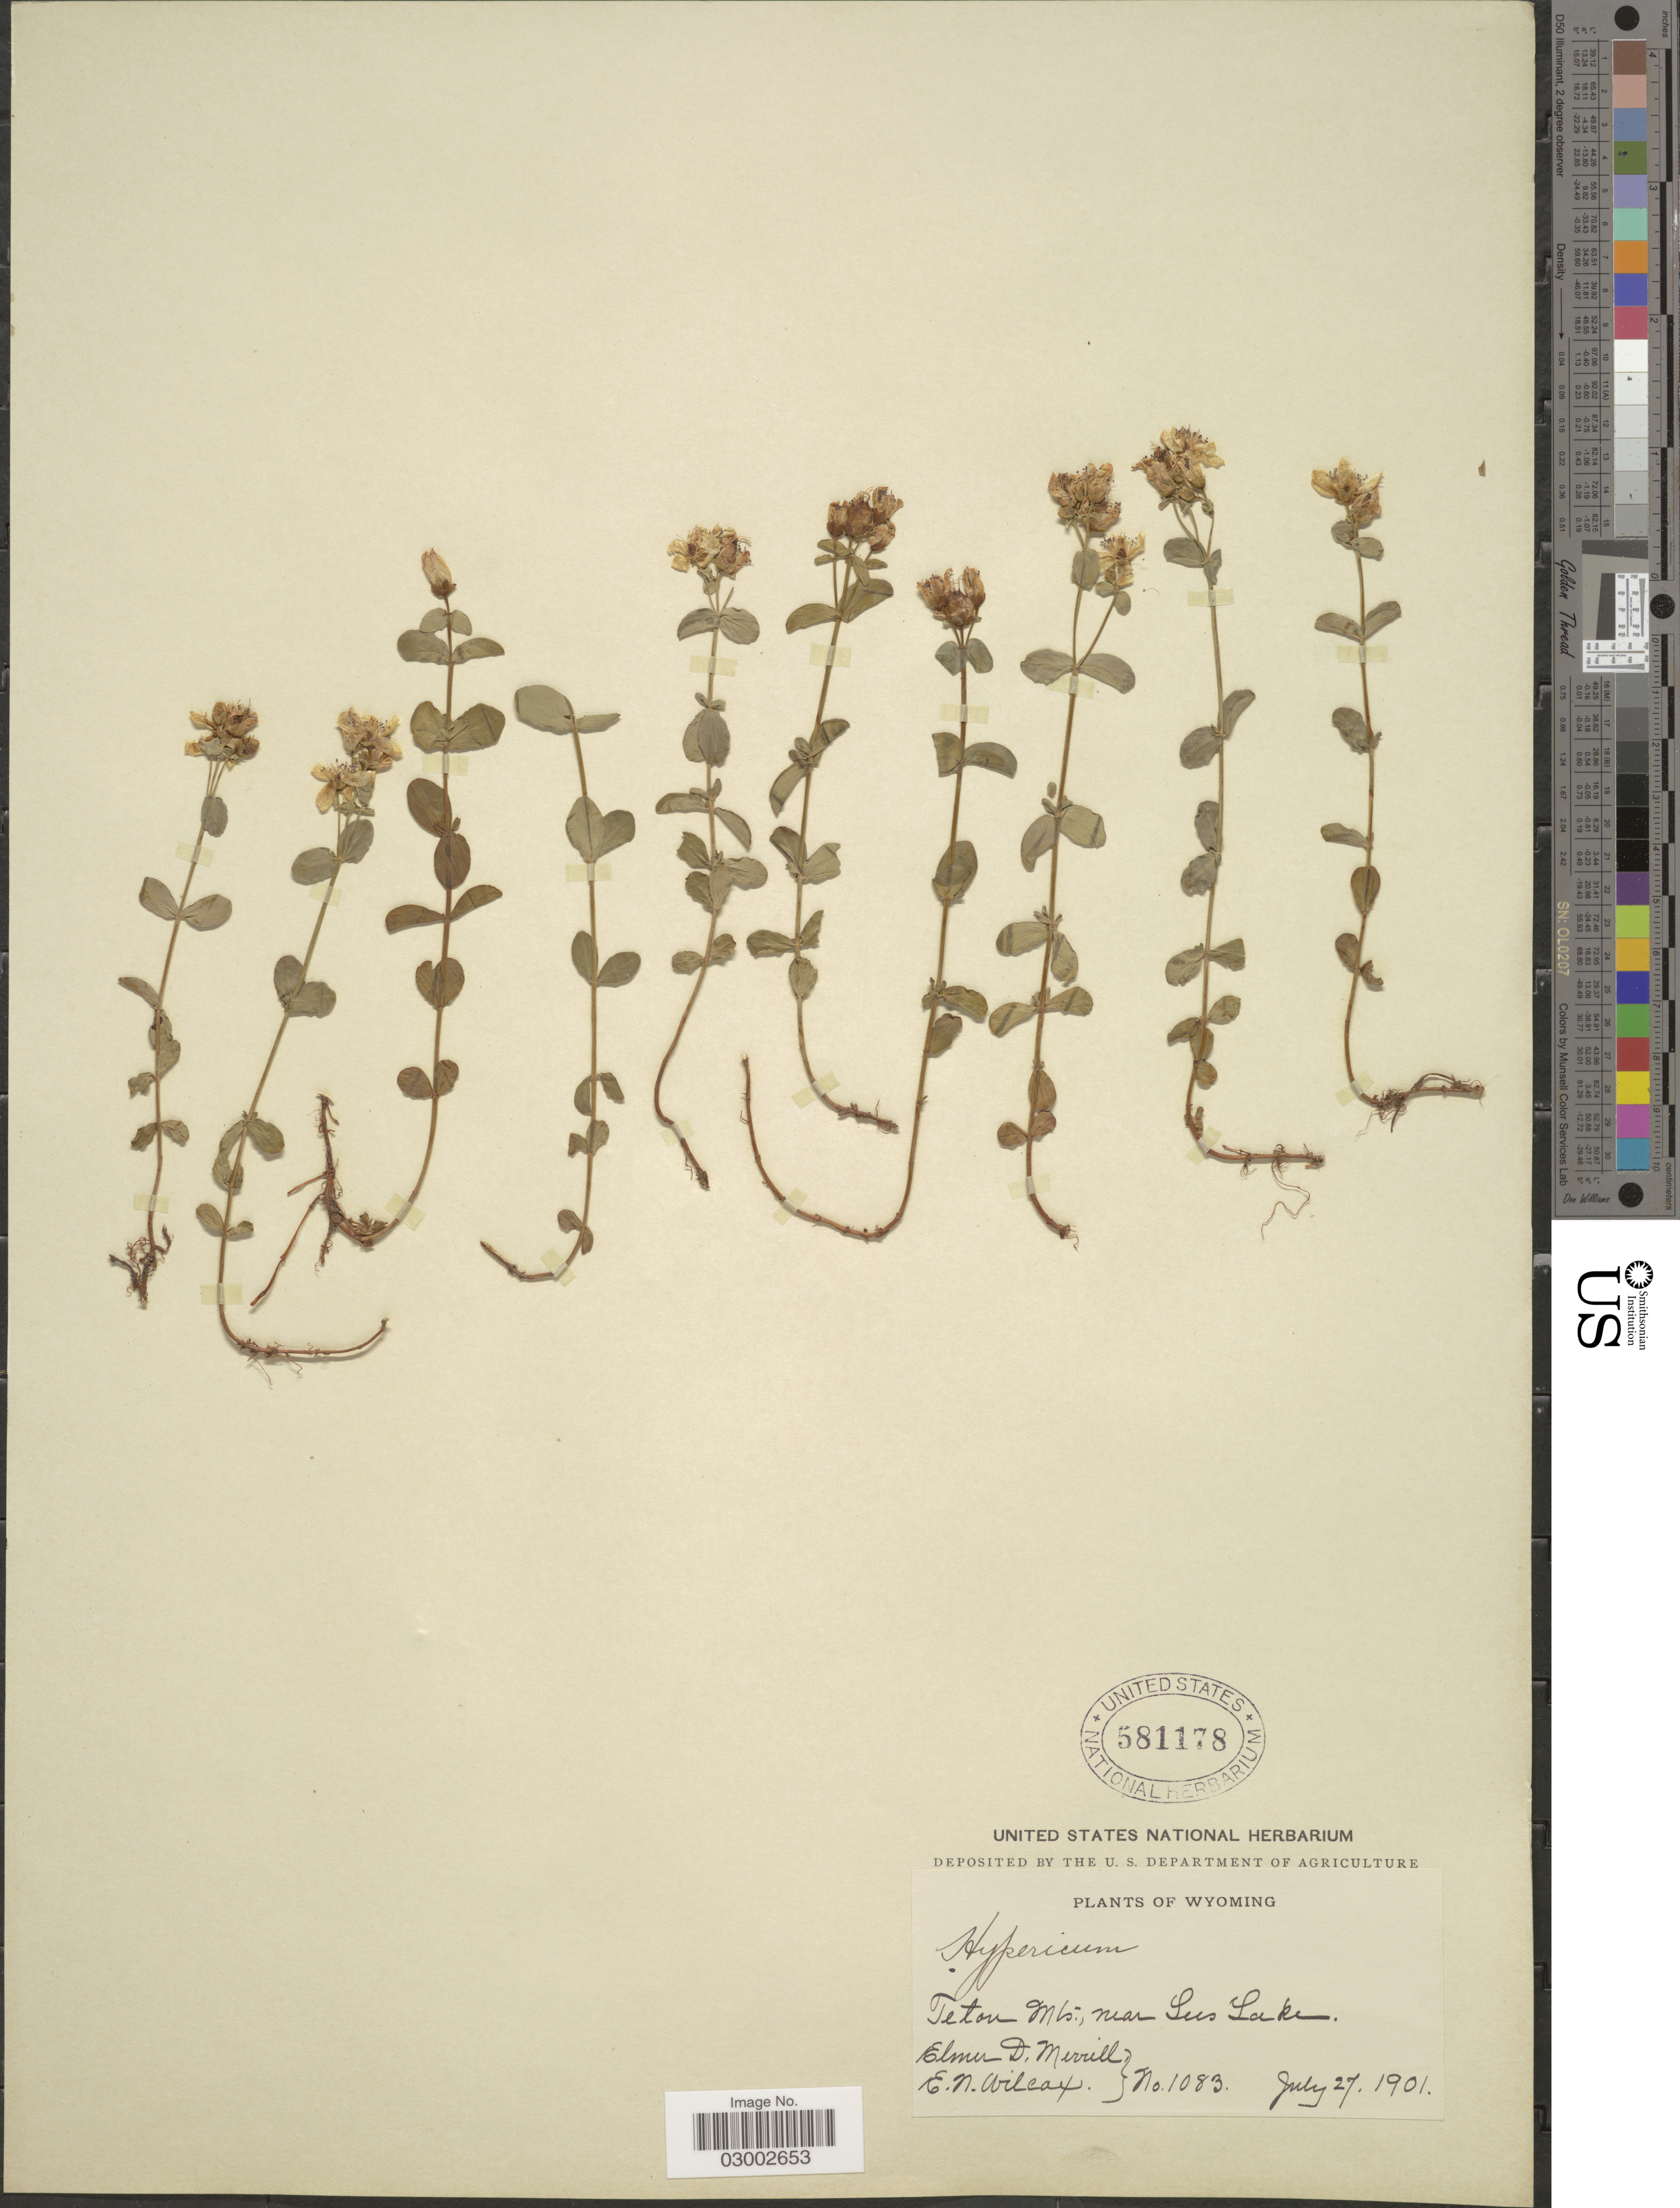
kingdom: Plantae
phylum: Tracheophyta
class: Magnoliopsida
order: Malpighiales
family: Hypericaceae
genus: Hypericum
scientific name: Hypericum scouleri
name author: Hook.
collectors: E. D. Merrill & E. Wilcox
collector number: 1083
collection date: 1901-07-27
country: United States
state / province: Wyoming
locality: Teton Mts., near Lees Lake.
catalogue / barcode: US 581178